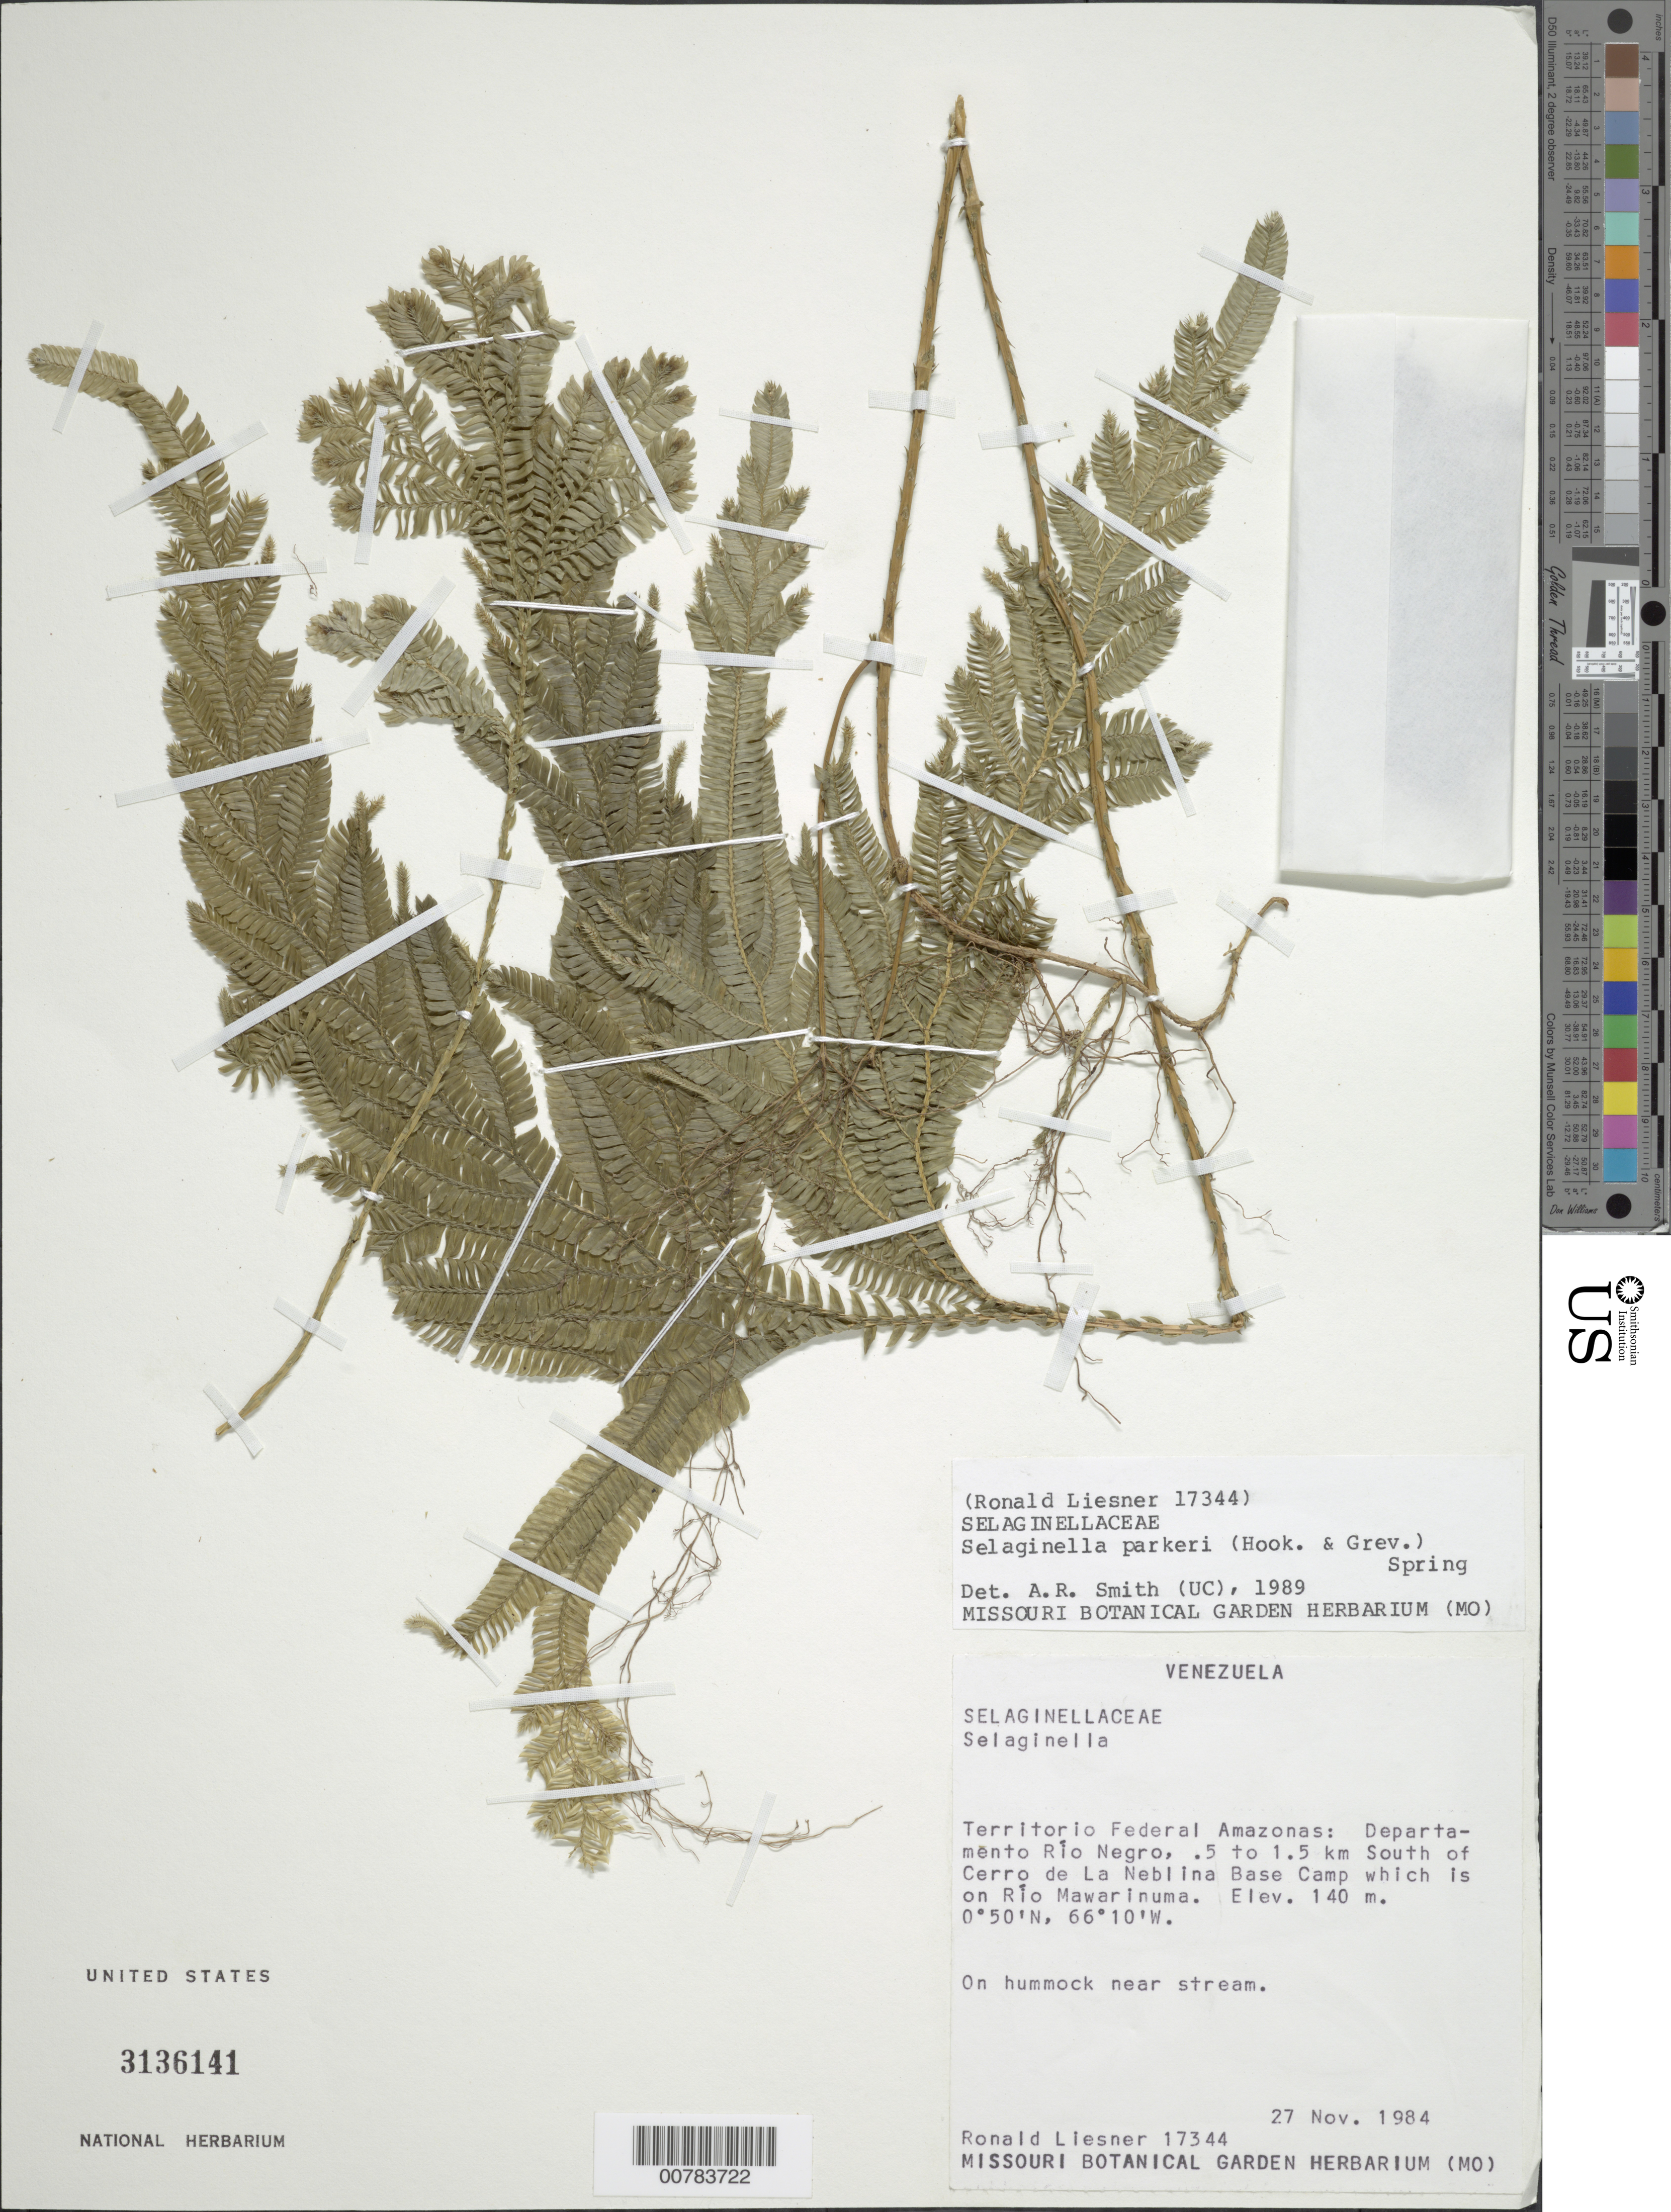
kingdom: Plantae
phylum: Tracheophyta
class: Lycopodiopsida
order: Selaginellales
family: Selaginellaceae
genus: Selaginella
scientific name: Selaginella parkeri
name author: (Hook. & Grev.) Spring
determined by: Smith, Alan R., (UC)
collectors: R. L. Liesner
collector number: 17344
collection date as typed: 27-Nov-85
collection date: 1985-11-27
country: Venezuela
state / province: Amazonas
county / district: Río Negro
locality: Río Mawarinuma, 0.5-1.5 km S of Cerro de la Neblina Base Camp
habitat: Hummock near stream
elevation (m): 140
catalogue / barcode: US 3136141